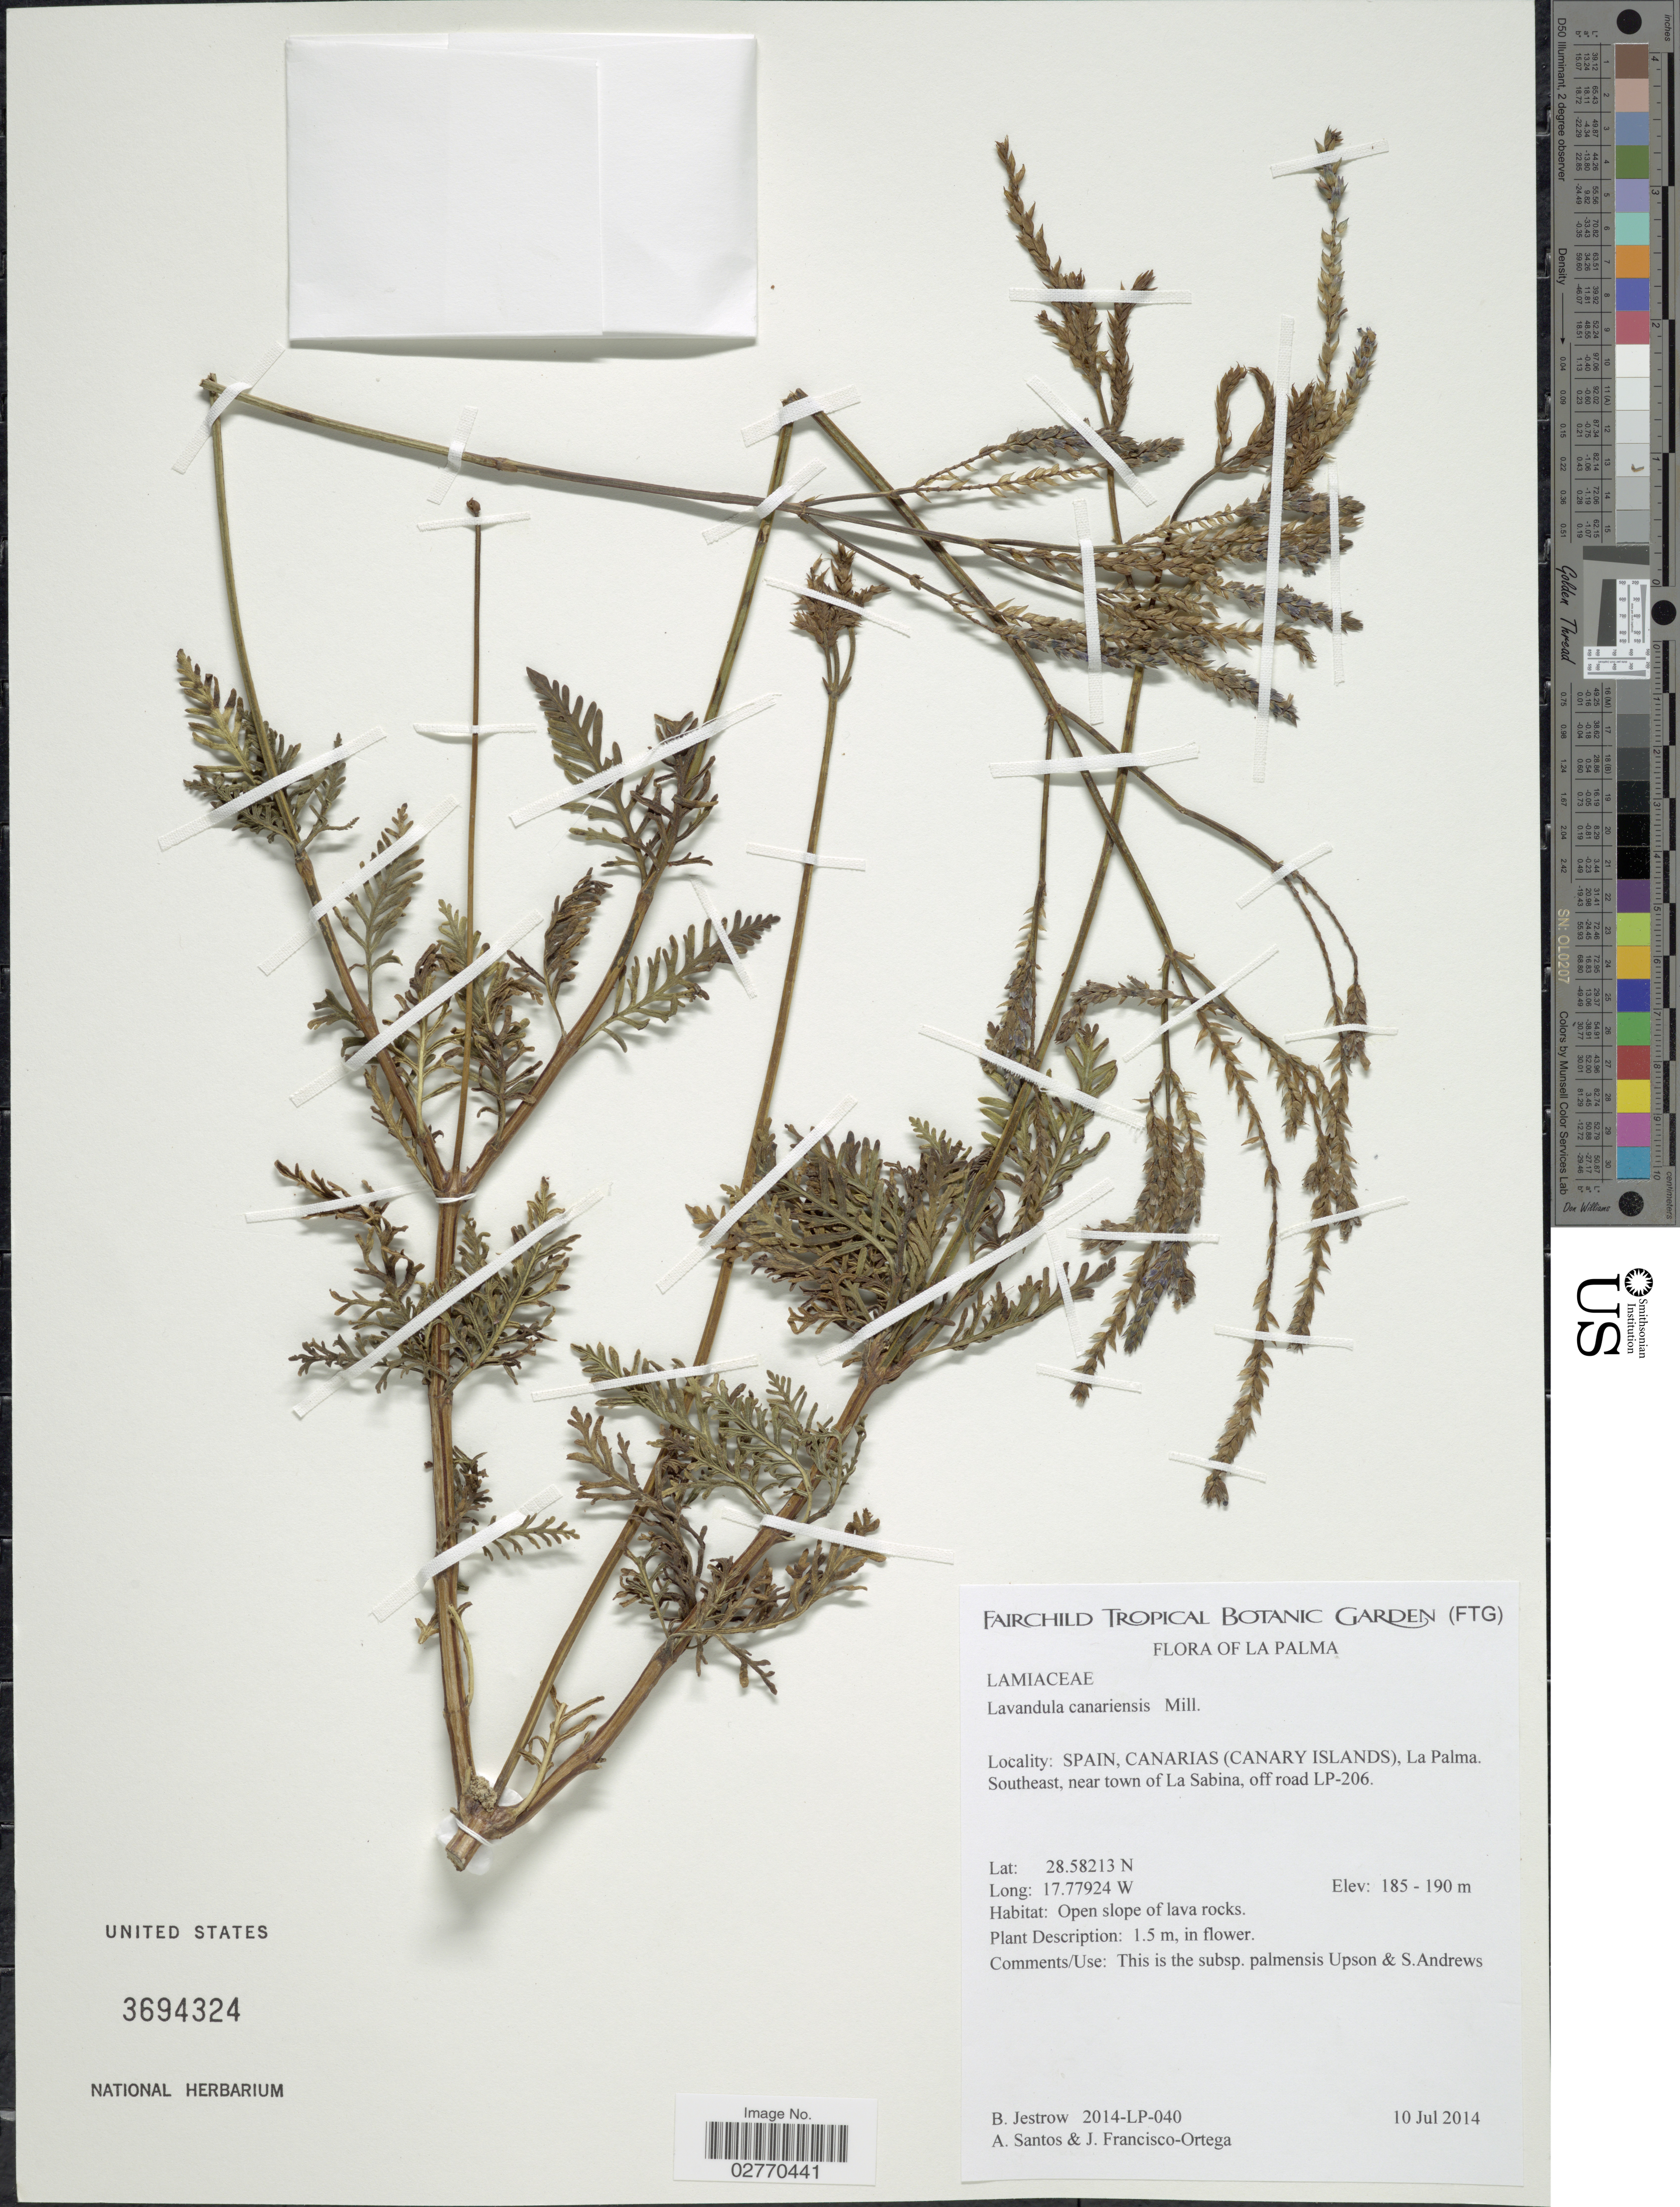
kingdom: Plantae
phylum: Tracheophyta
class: Magnoliopsida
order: Lamiales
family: Lamiaceae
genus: Lavandula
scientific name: Lavandula canariensis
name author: (L.) Mill.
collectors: B. Jestrow, A. Santos & J. Francisco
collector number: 2014-LP-040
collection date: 2014-07-10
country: Spain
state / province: Canarias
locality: La Palma, (Canary Islands), La Palma, Southeast, near town of La Sabina, off road LP-206.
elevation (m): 185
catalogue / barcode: US 3694324